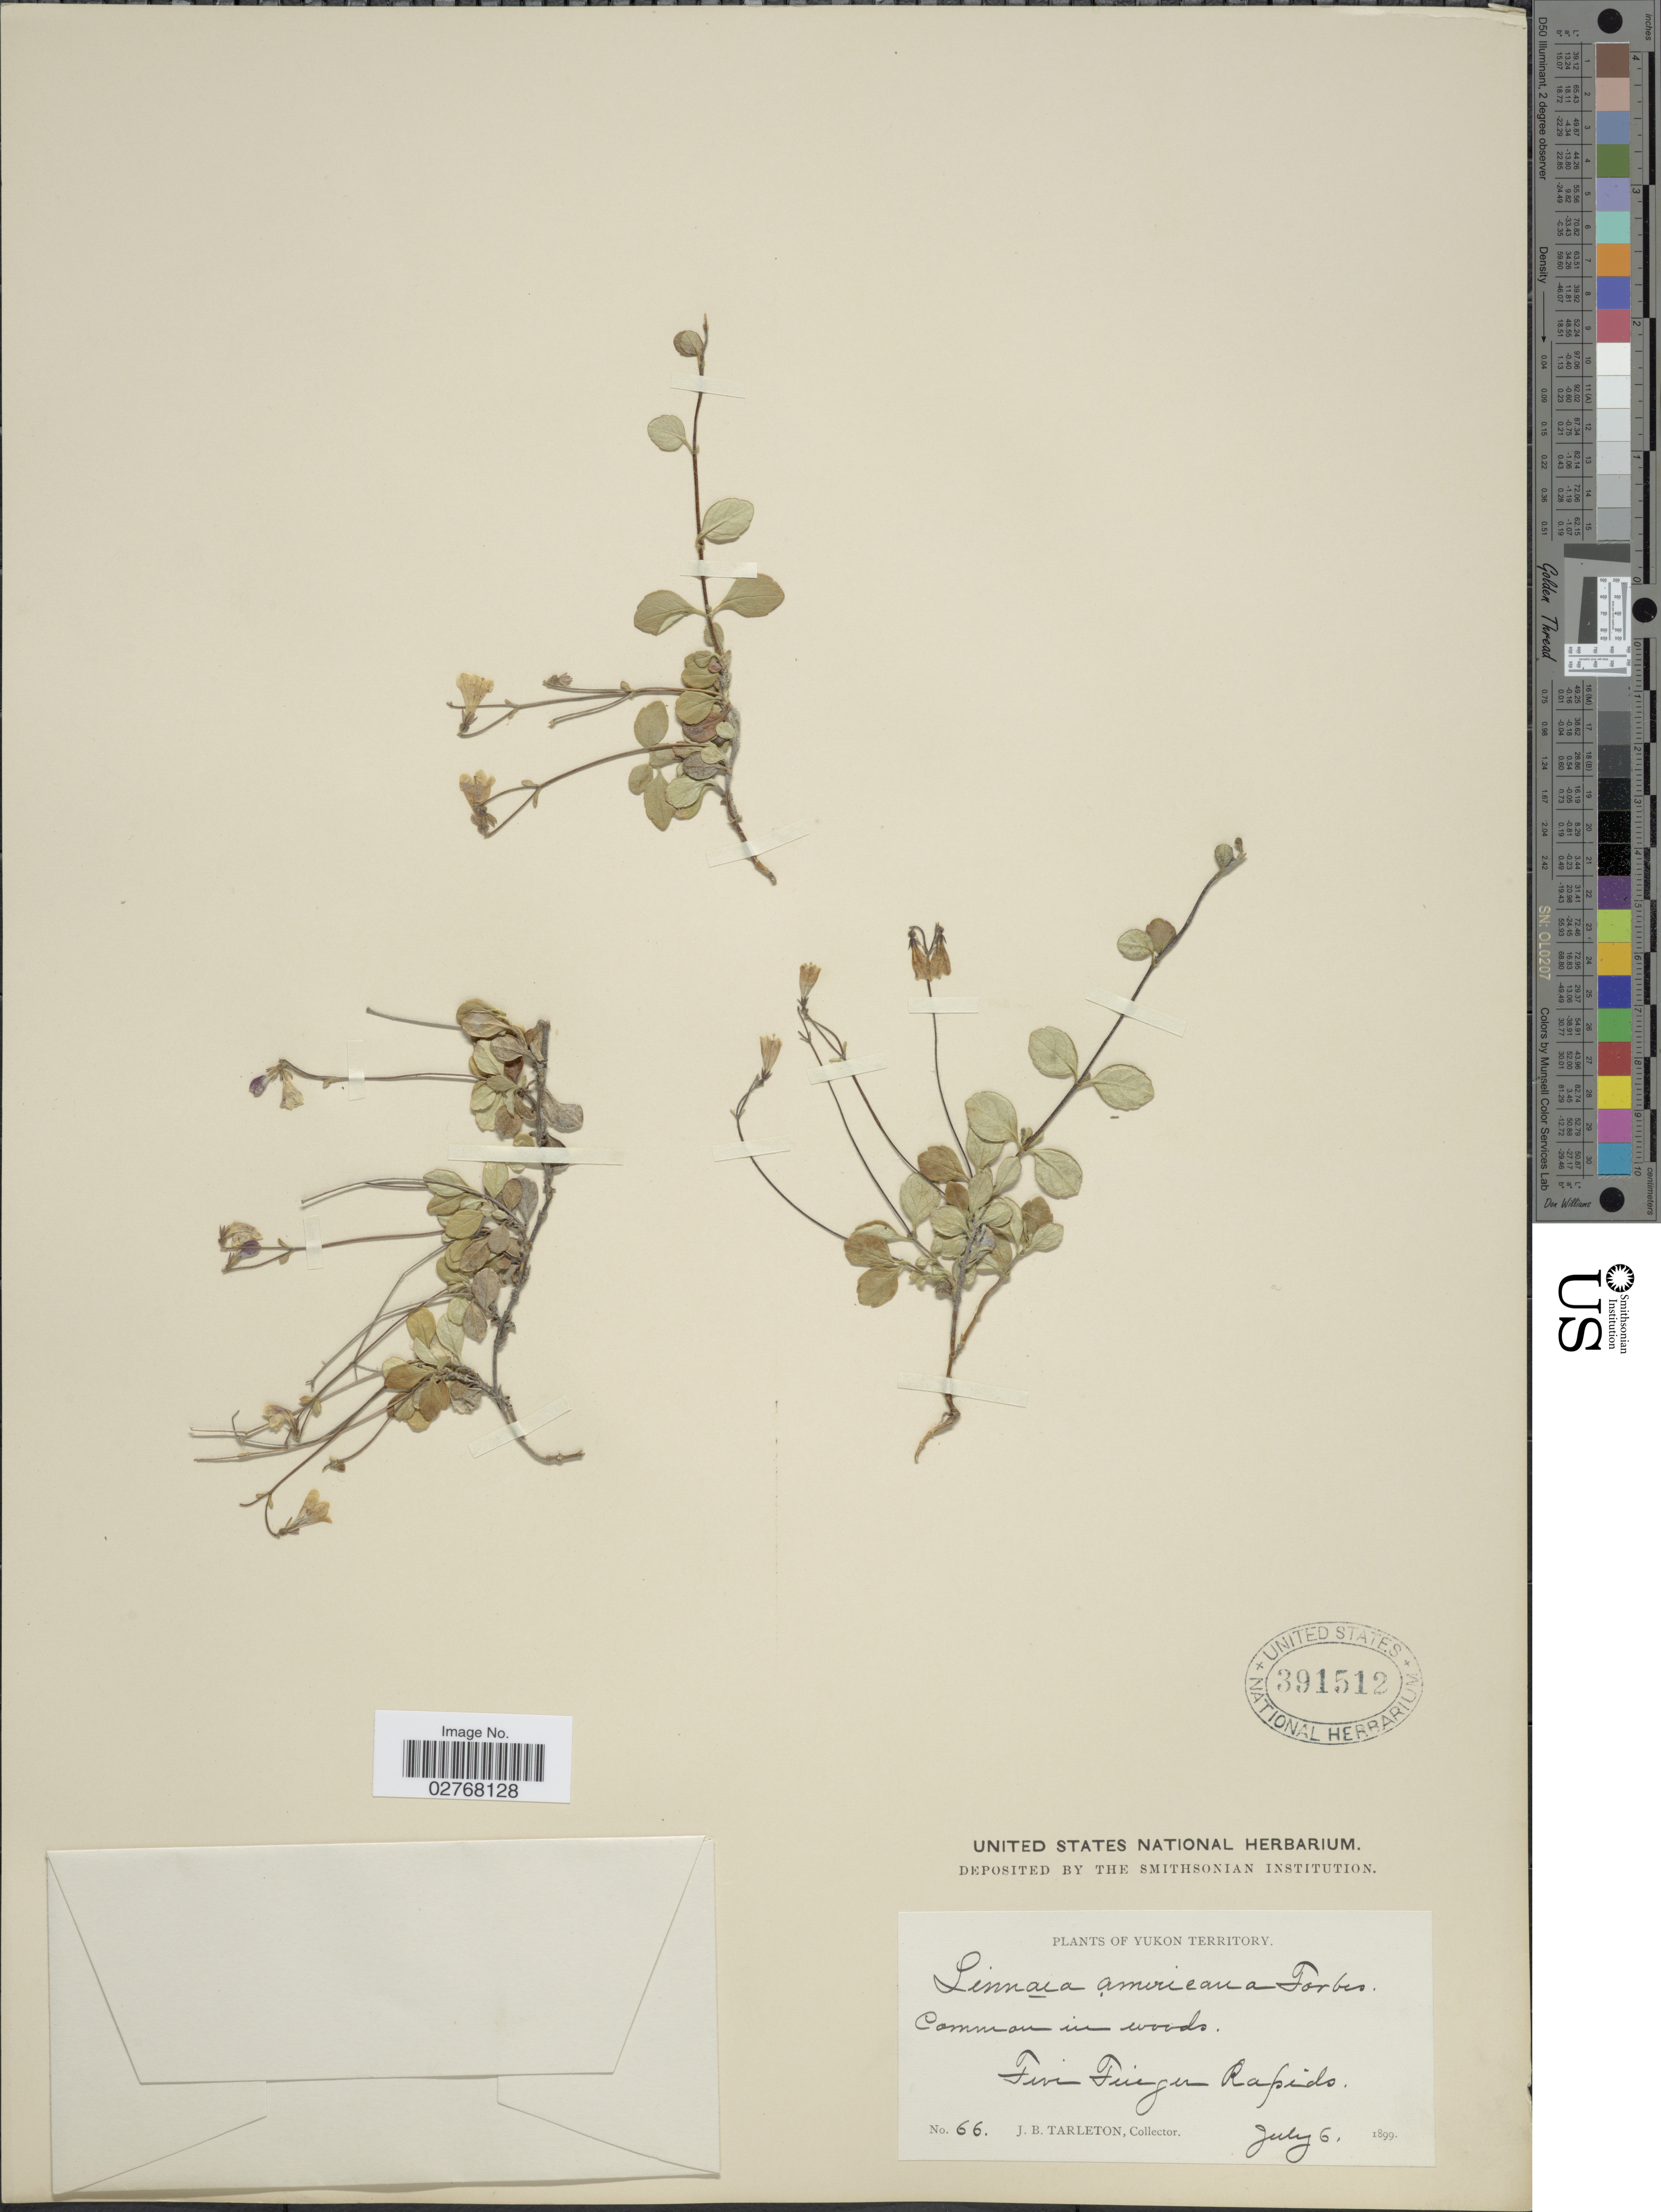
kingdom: Plantae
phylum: Tracheophyta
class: Magnoliopsida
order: Dipsacales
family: Caprifoliaceae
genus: Linnaea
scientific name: Linnaea borealis var. americana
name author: (J. Forbes) Rehder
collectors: J. Tarleton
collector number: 66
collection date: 1899-07-06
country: Canada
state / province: Yukon Territory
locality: Five Finger Rapids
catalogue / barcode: US 391512